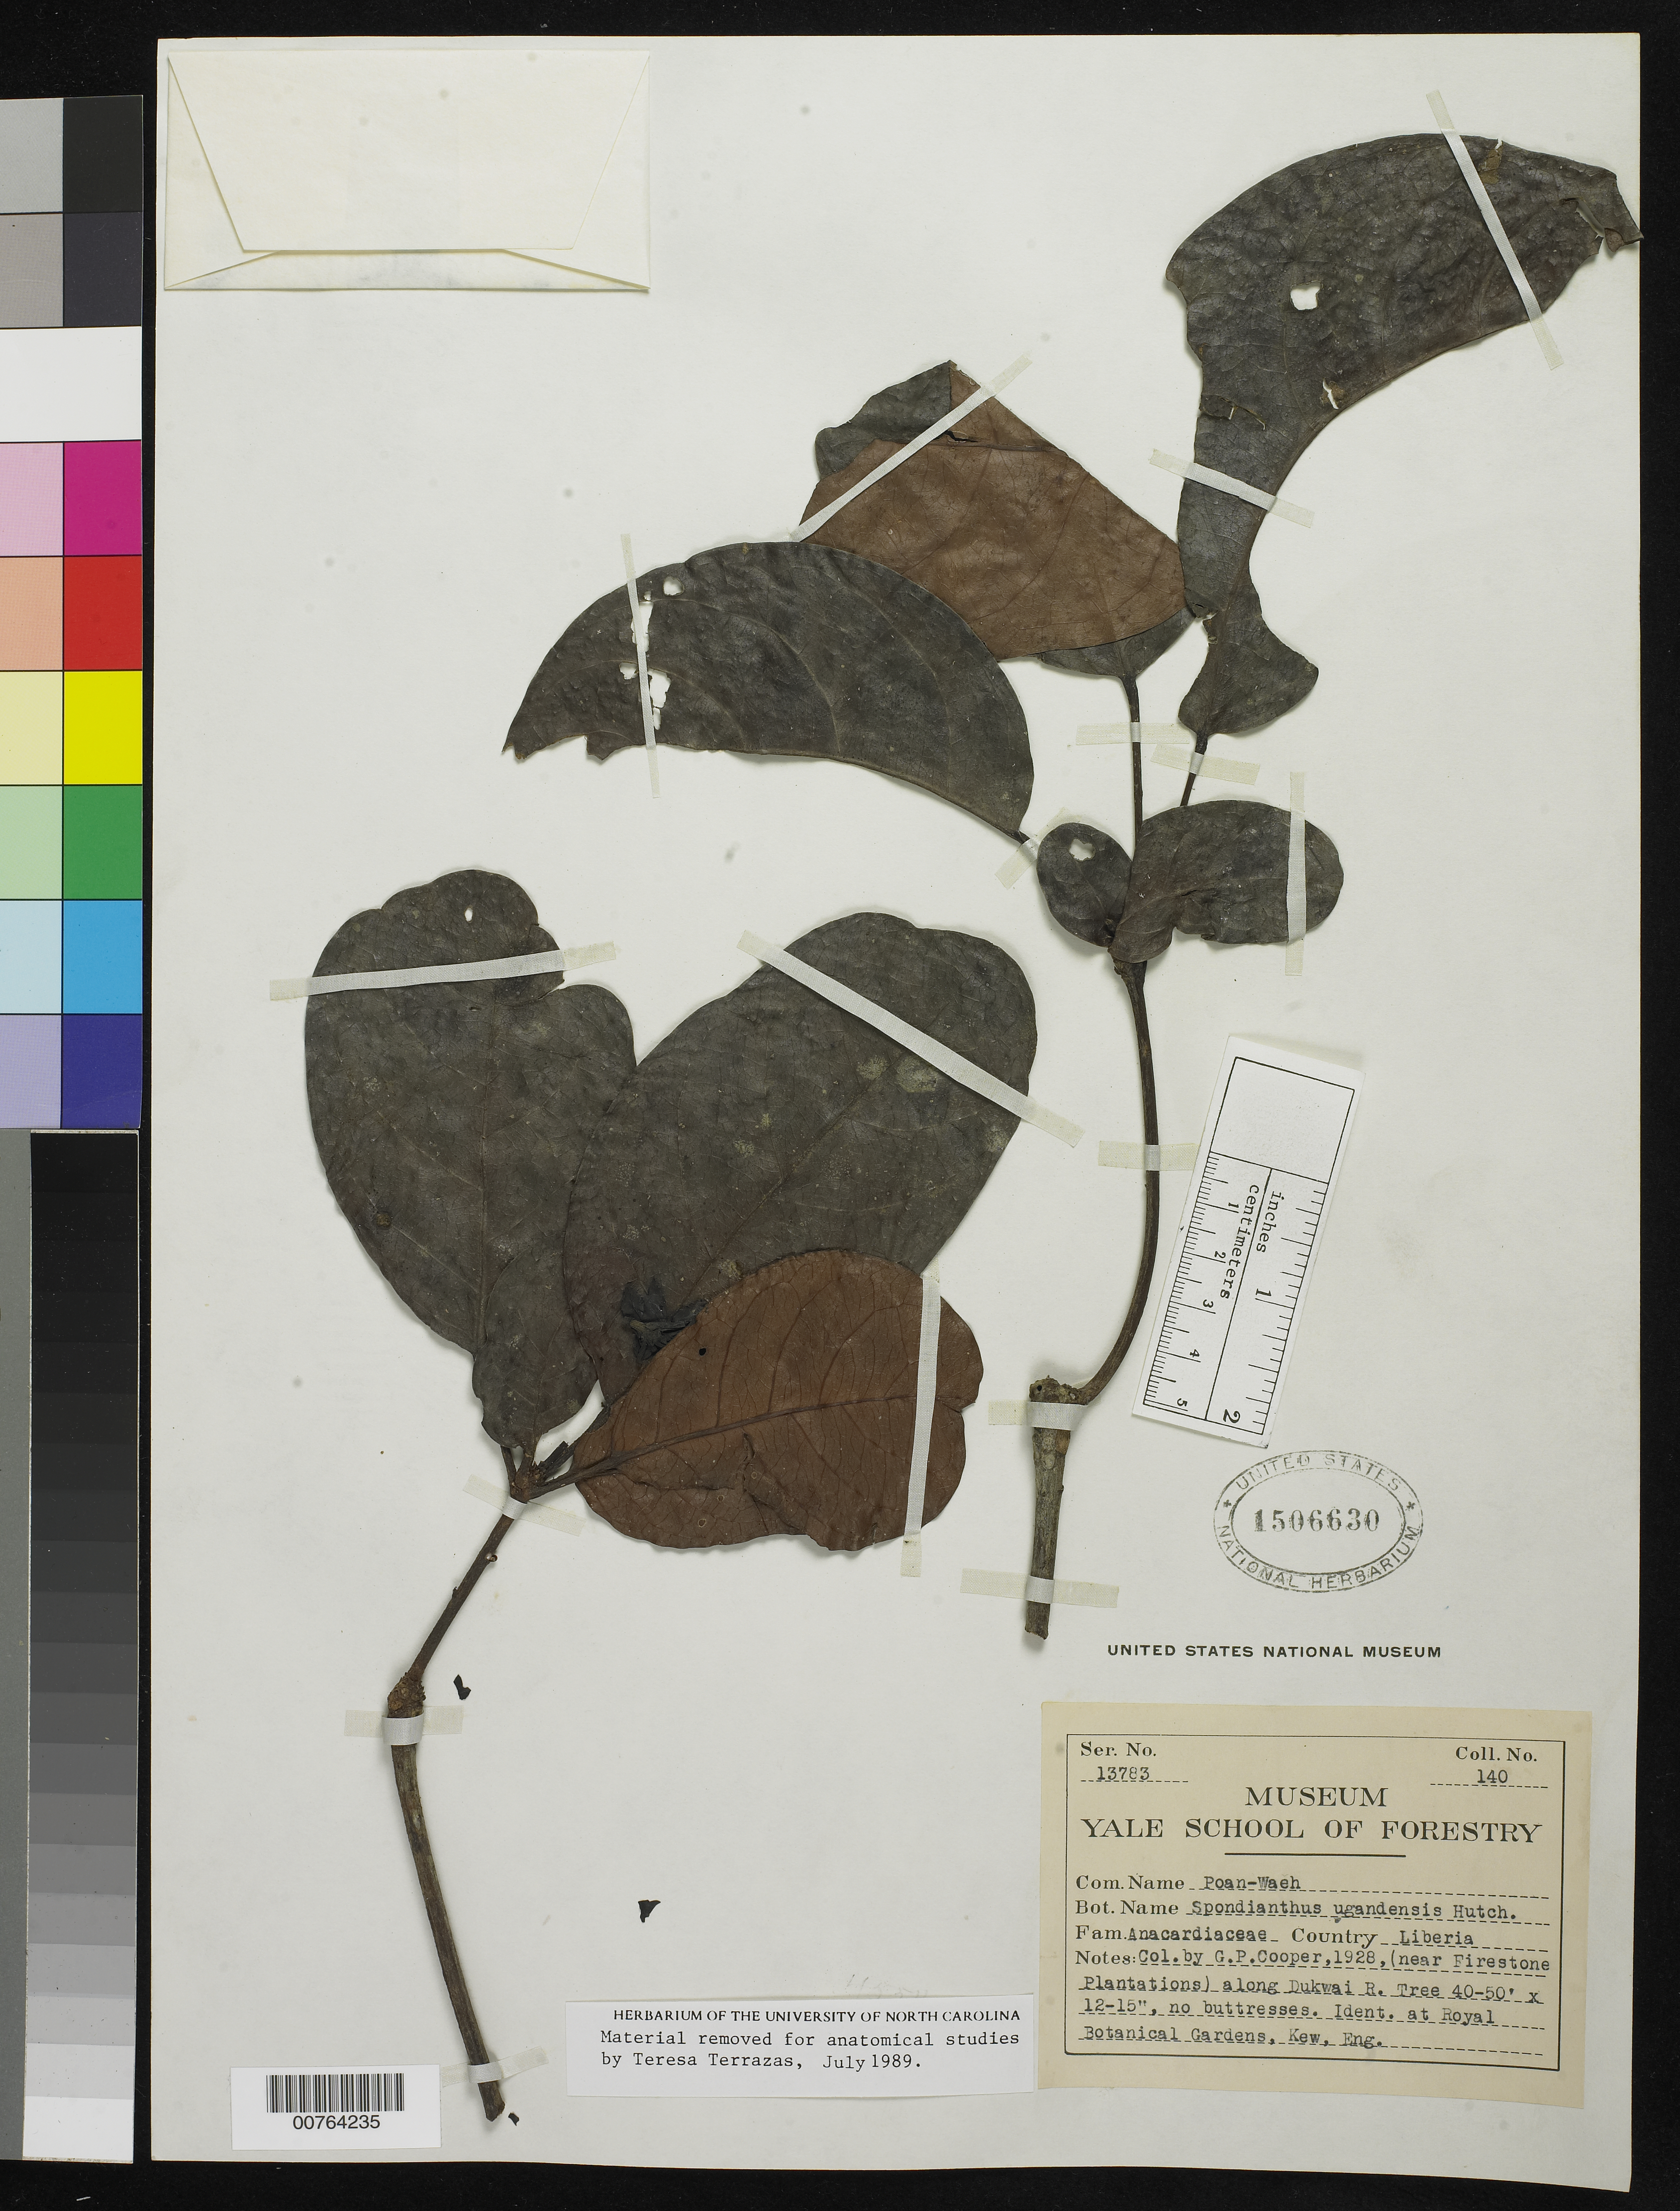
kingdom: Plantae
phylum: Tracheophyta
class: Magnoliopsida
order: Malpighiales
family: Phyllanthaceae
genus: Spondianthus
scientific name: Spondianthus ugandensis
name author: (Hutch.) Hutch.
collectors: G. Cooper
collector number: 140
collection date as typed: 1938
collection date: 1938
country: Liberia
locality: (near Firestone Plantations) along Dukwai River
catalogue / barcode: US 1506630